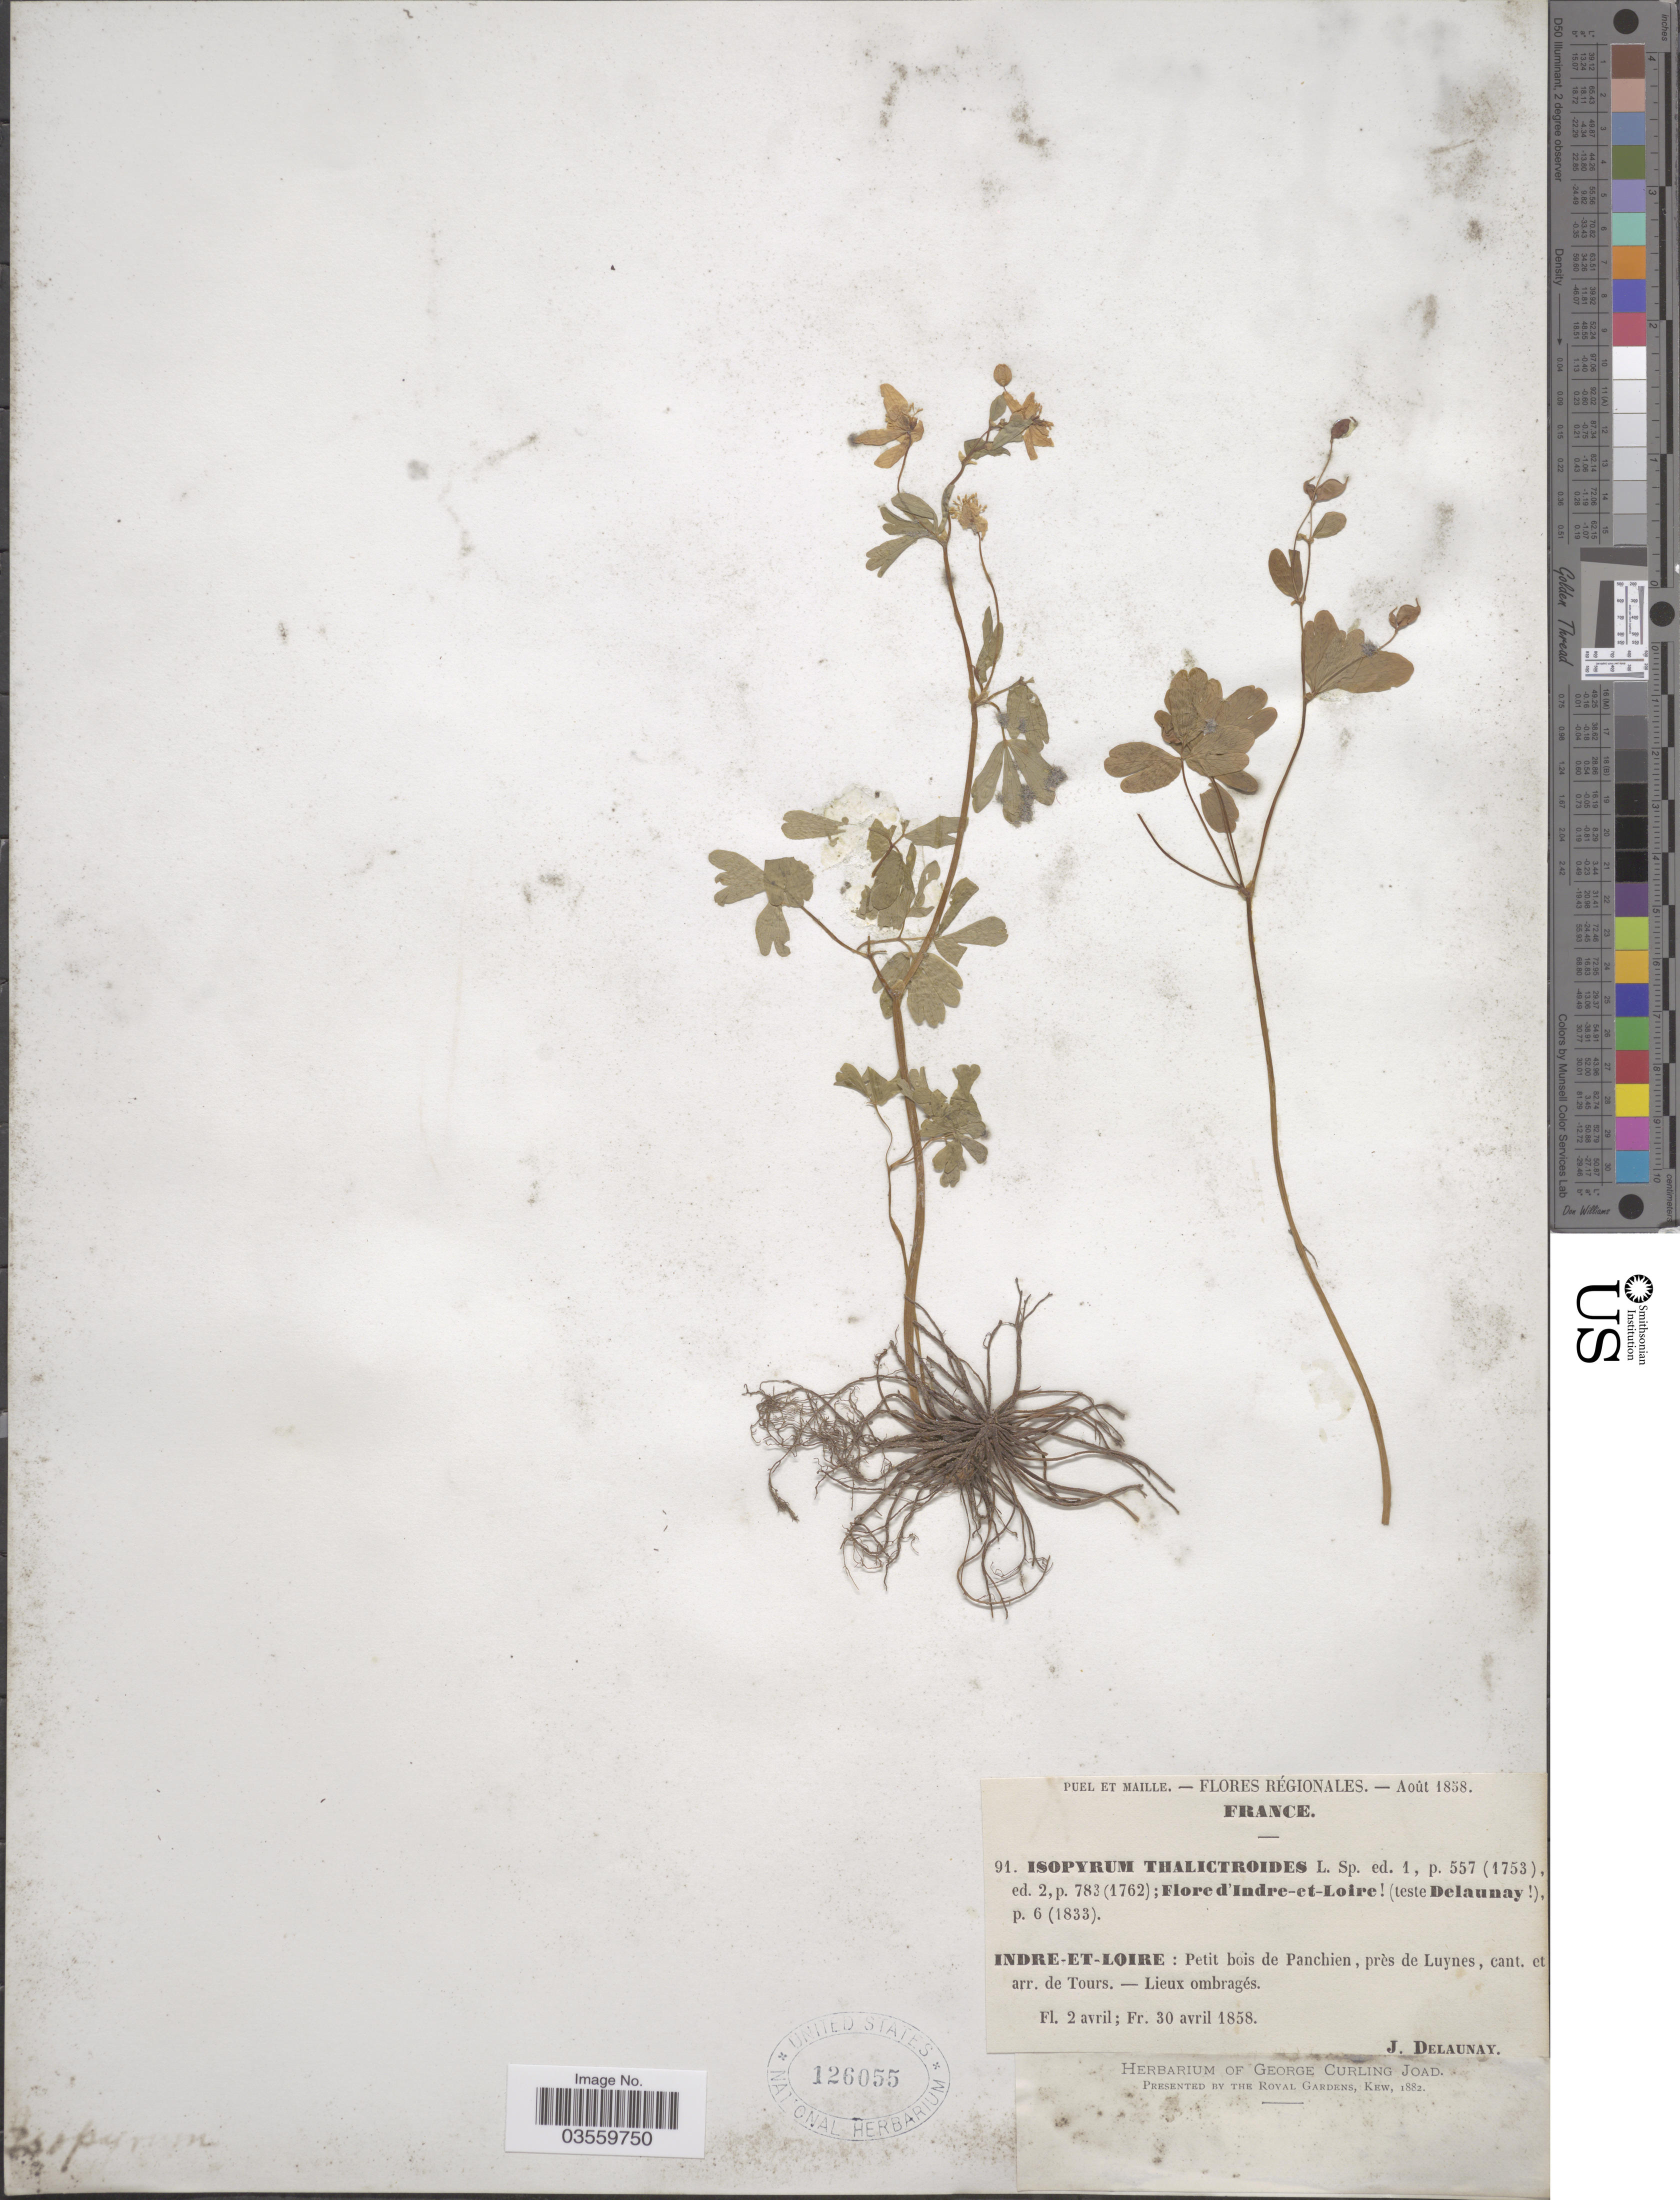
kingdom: Plantae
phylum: Tracheophyta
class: Magnoliopsida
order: Ranunculales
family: Ranunculaceae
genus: Isopyrum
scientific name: Isopyrum thalictroides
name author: L.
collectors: J. Delaunay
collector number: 91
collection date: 1858-04-02/1858-04-30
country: France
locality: Régionales. Indre-et-Loire: Petit bois de Panchien, près de Luynes, cant. et arr. de Tours.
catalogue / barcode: US 126055